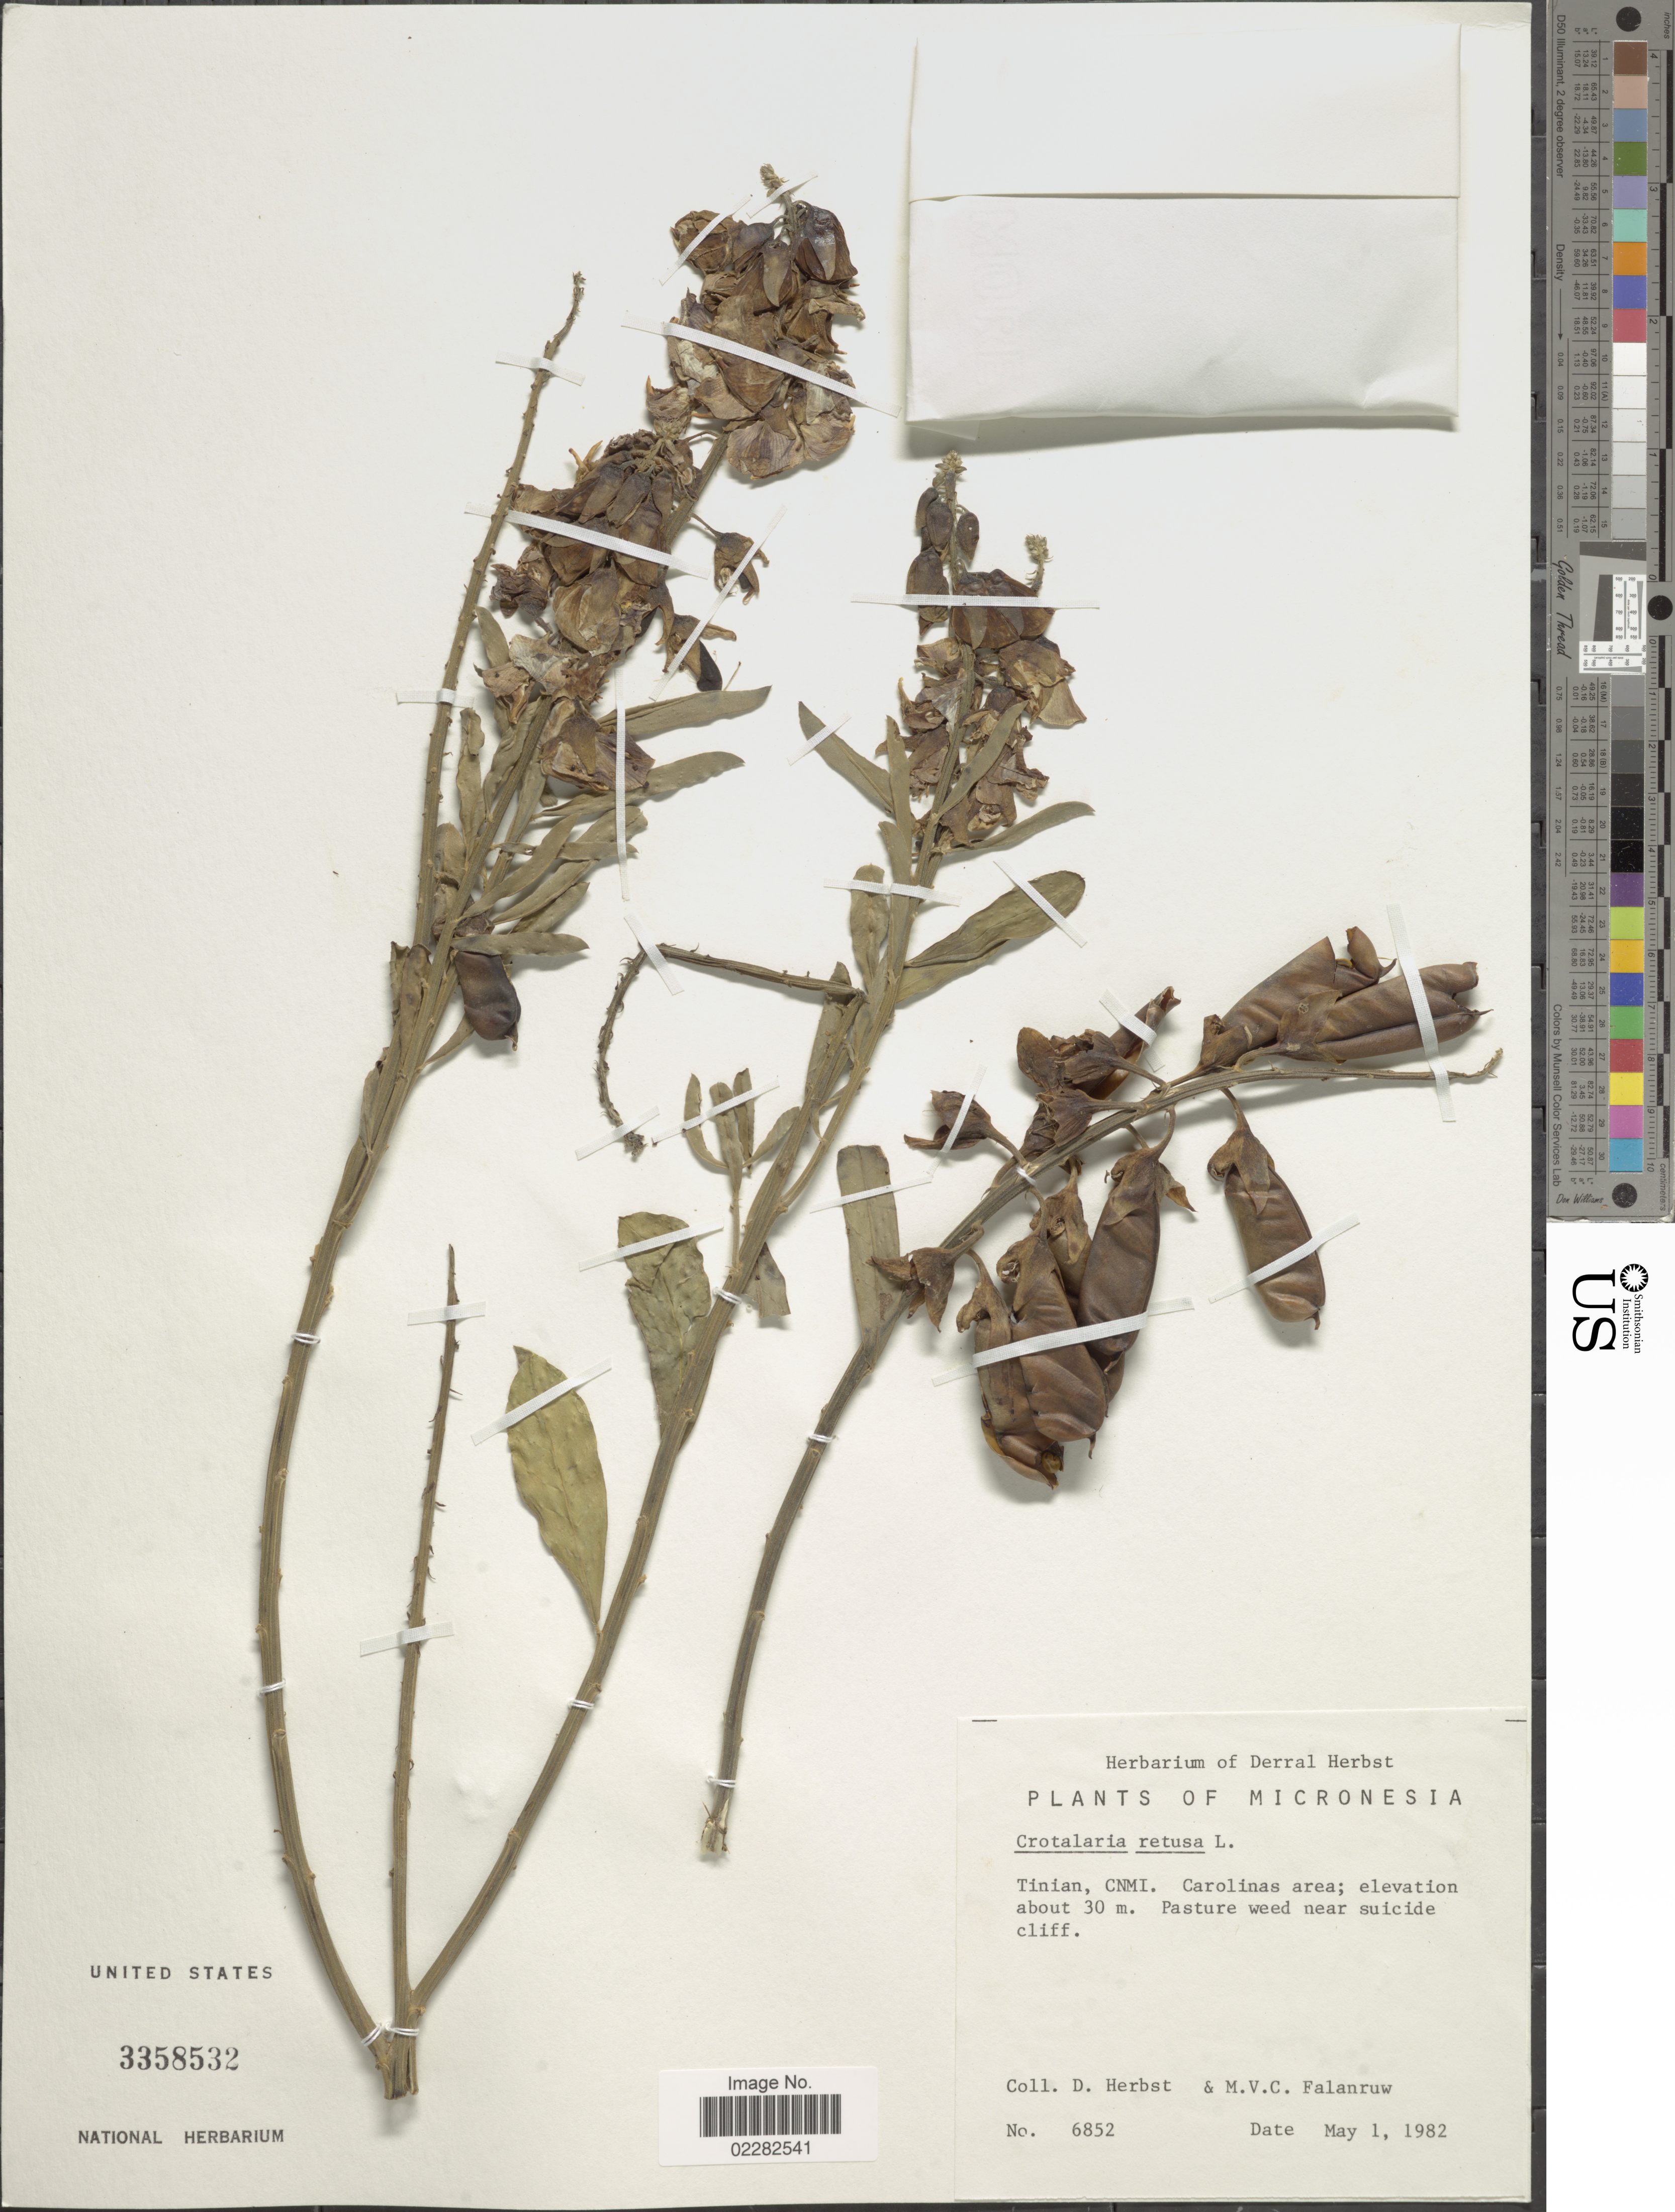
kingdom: Plantae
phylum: Tracheophyta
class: Magnoliopsida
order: Fabales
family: Fabaceae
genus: Crotalaria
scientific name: Crotalaria retusa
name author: L.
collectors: D. Herbst & M. V. Falanruw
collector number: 6852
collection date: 1982-05-01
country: Northern Mariana Islands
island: Tinian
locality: Tinian, CNMI, Carolinas area; pasture weed near suicide cliff.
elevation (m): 30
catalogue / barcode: US 3358532